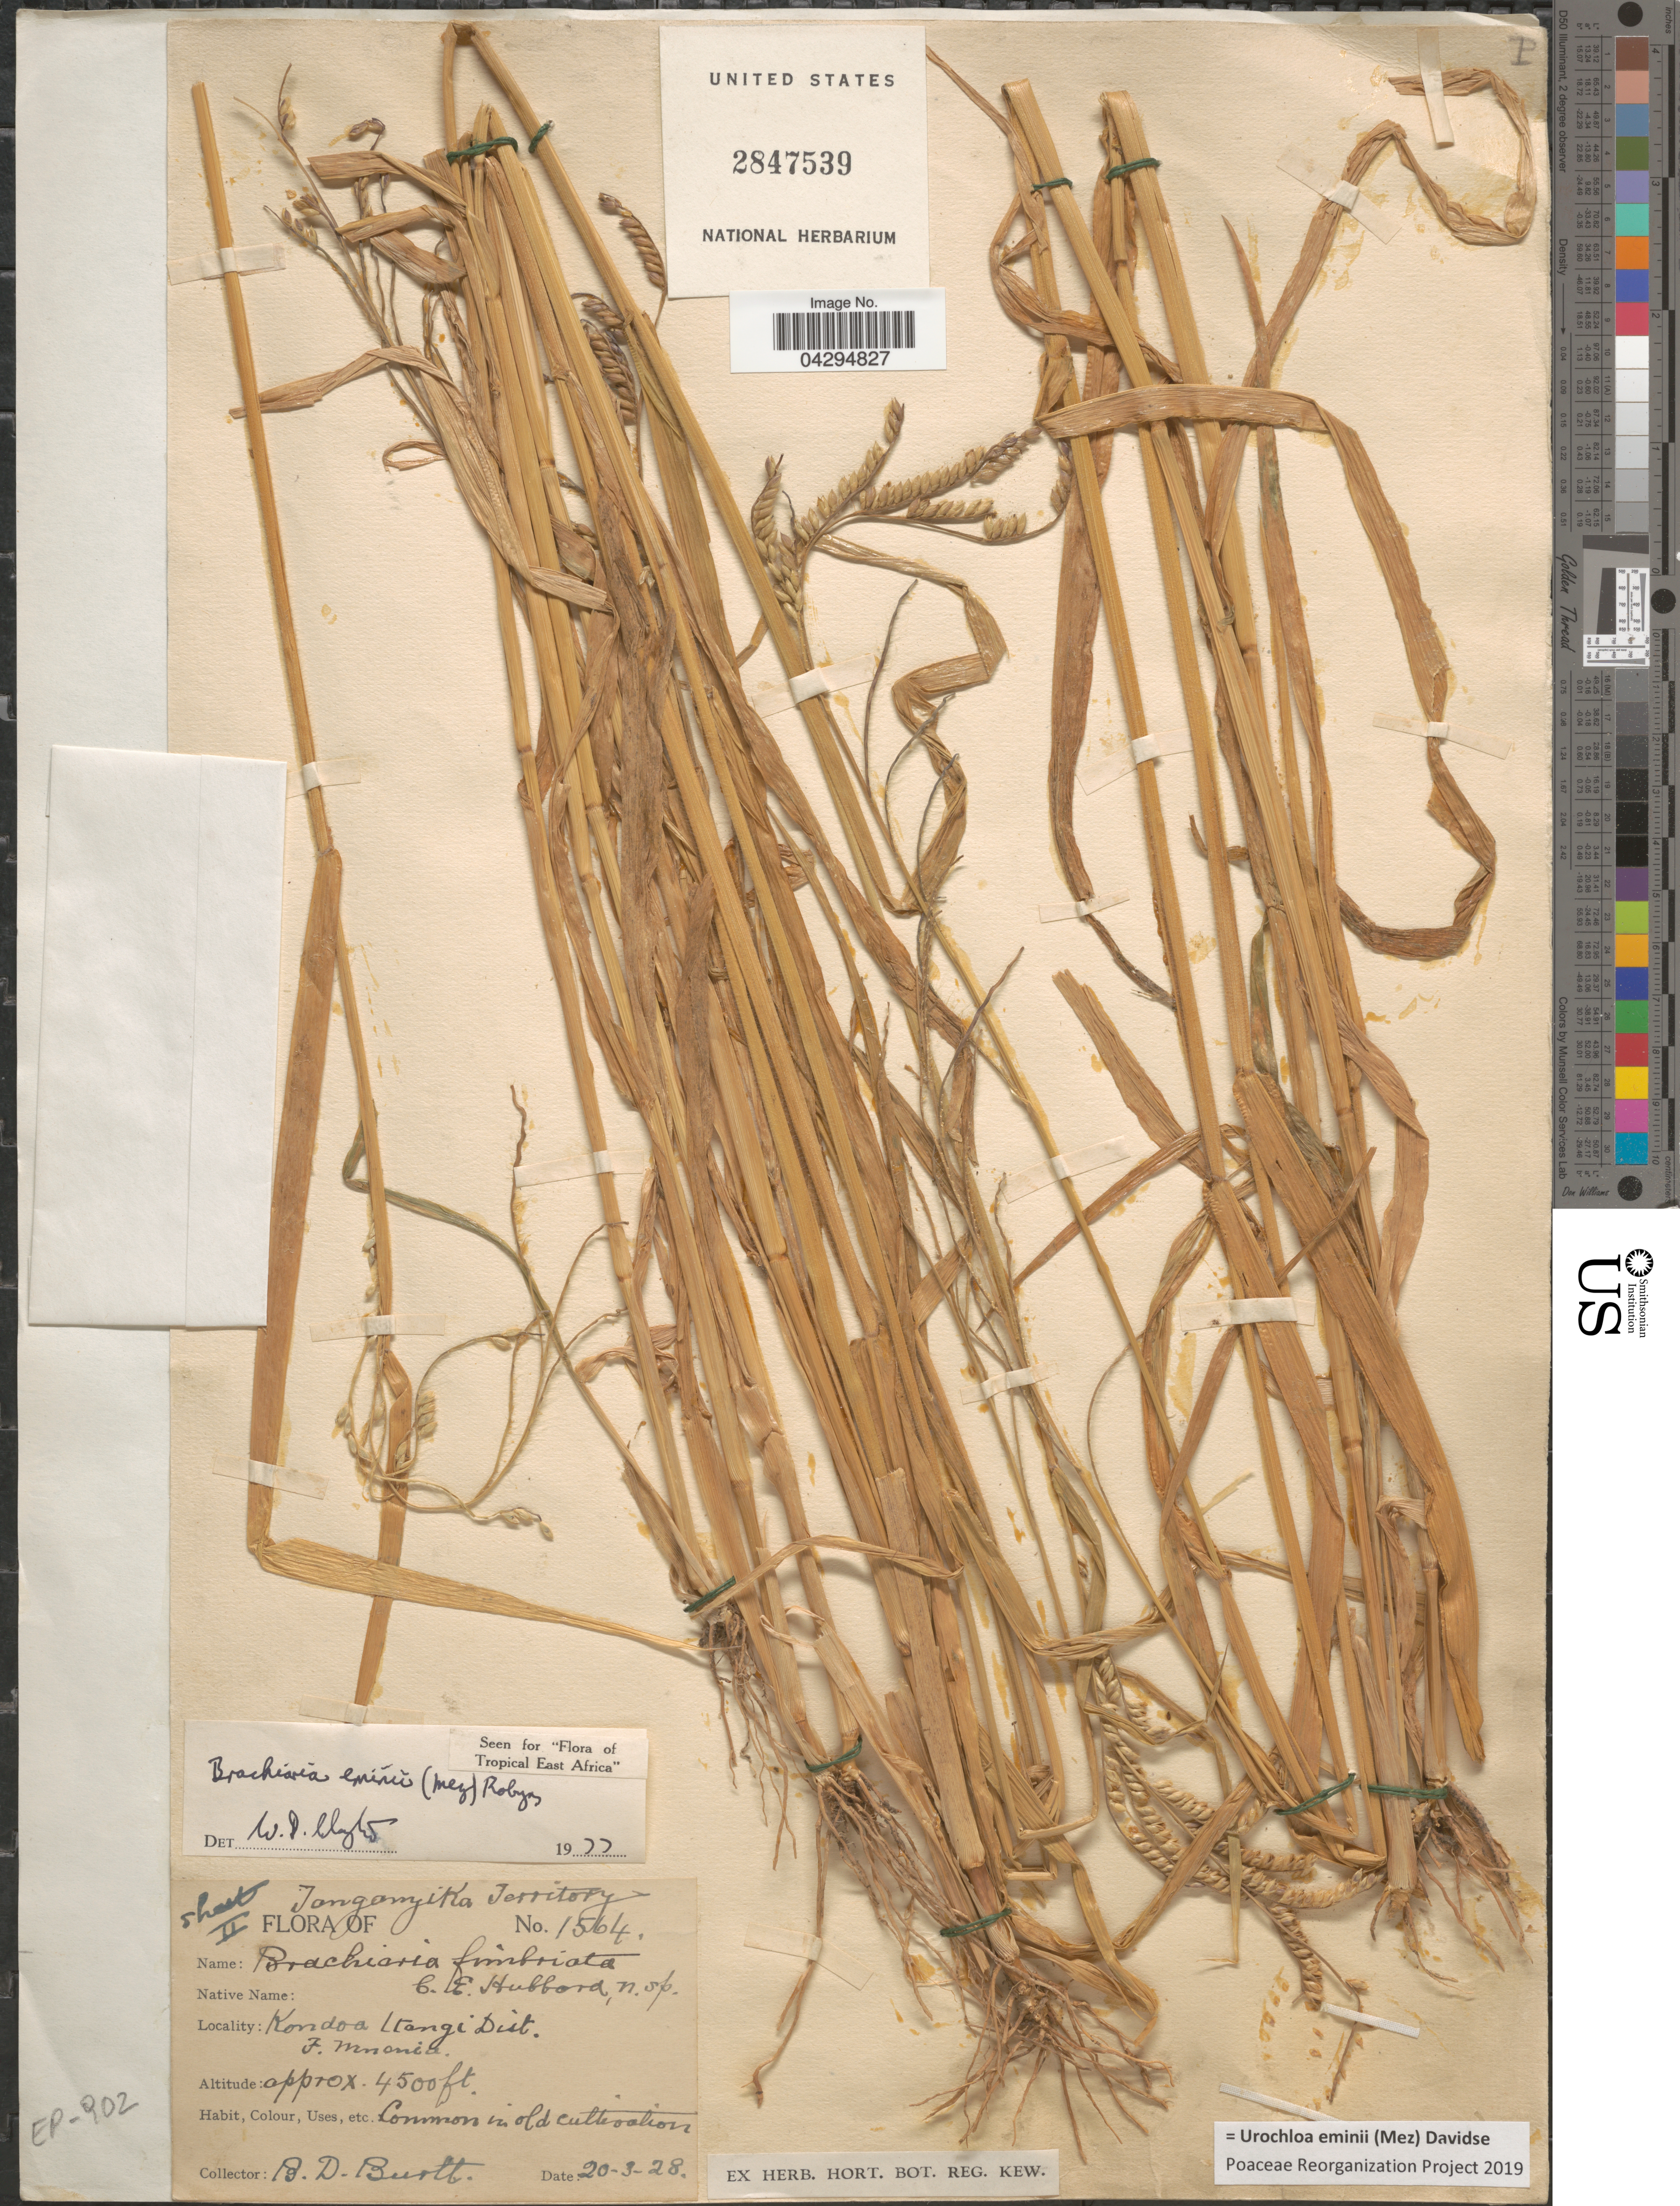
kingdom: Plantae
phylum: Tracheophyta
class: Liliopsida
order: Poales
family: Poaceae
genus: Urochloa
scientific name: Urochloa eminii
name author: (Mez) Davidse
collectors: B. D. Burtt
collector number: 1564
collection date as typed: Transcribed d/m/y: 20/3/28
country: Tanzania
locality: Tanganyika Territory. Kondoa Itangi Dist. F. Mnenia.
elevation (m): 1372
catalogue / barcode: US 2847539